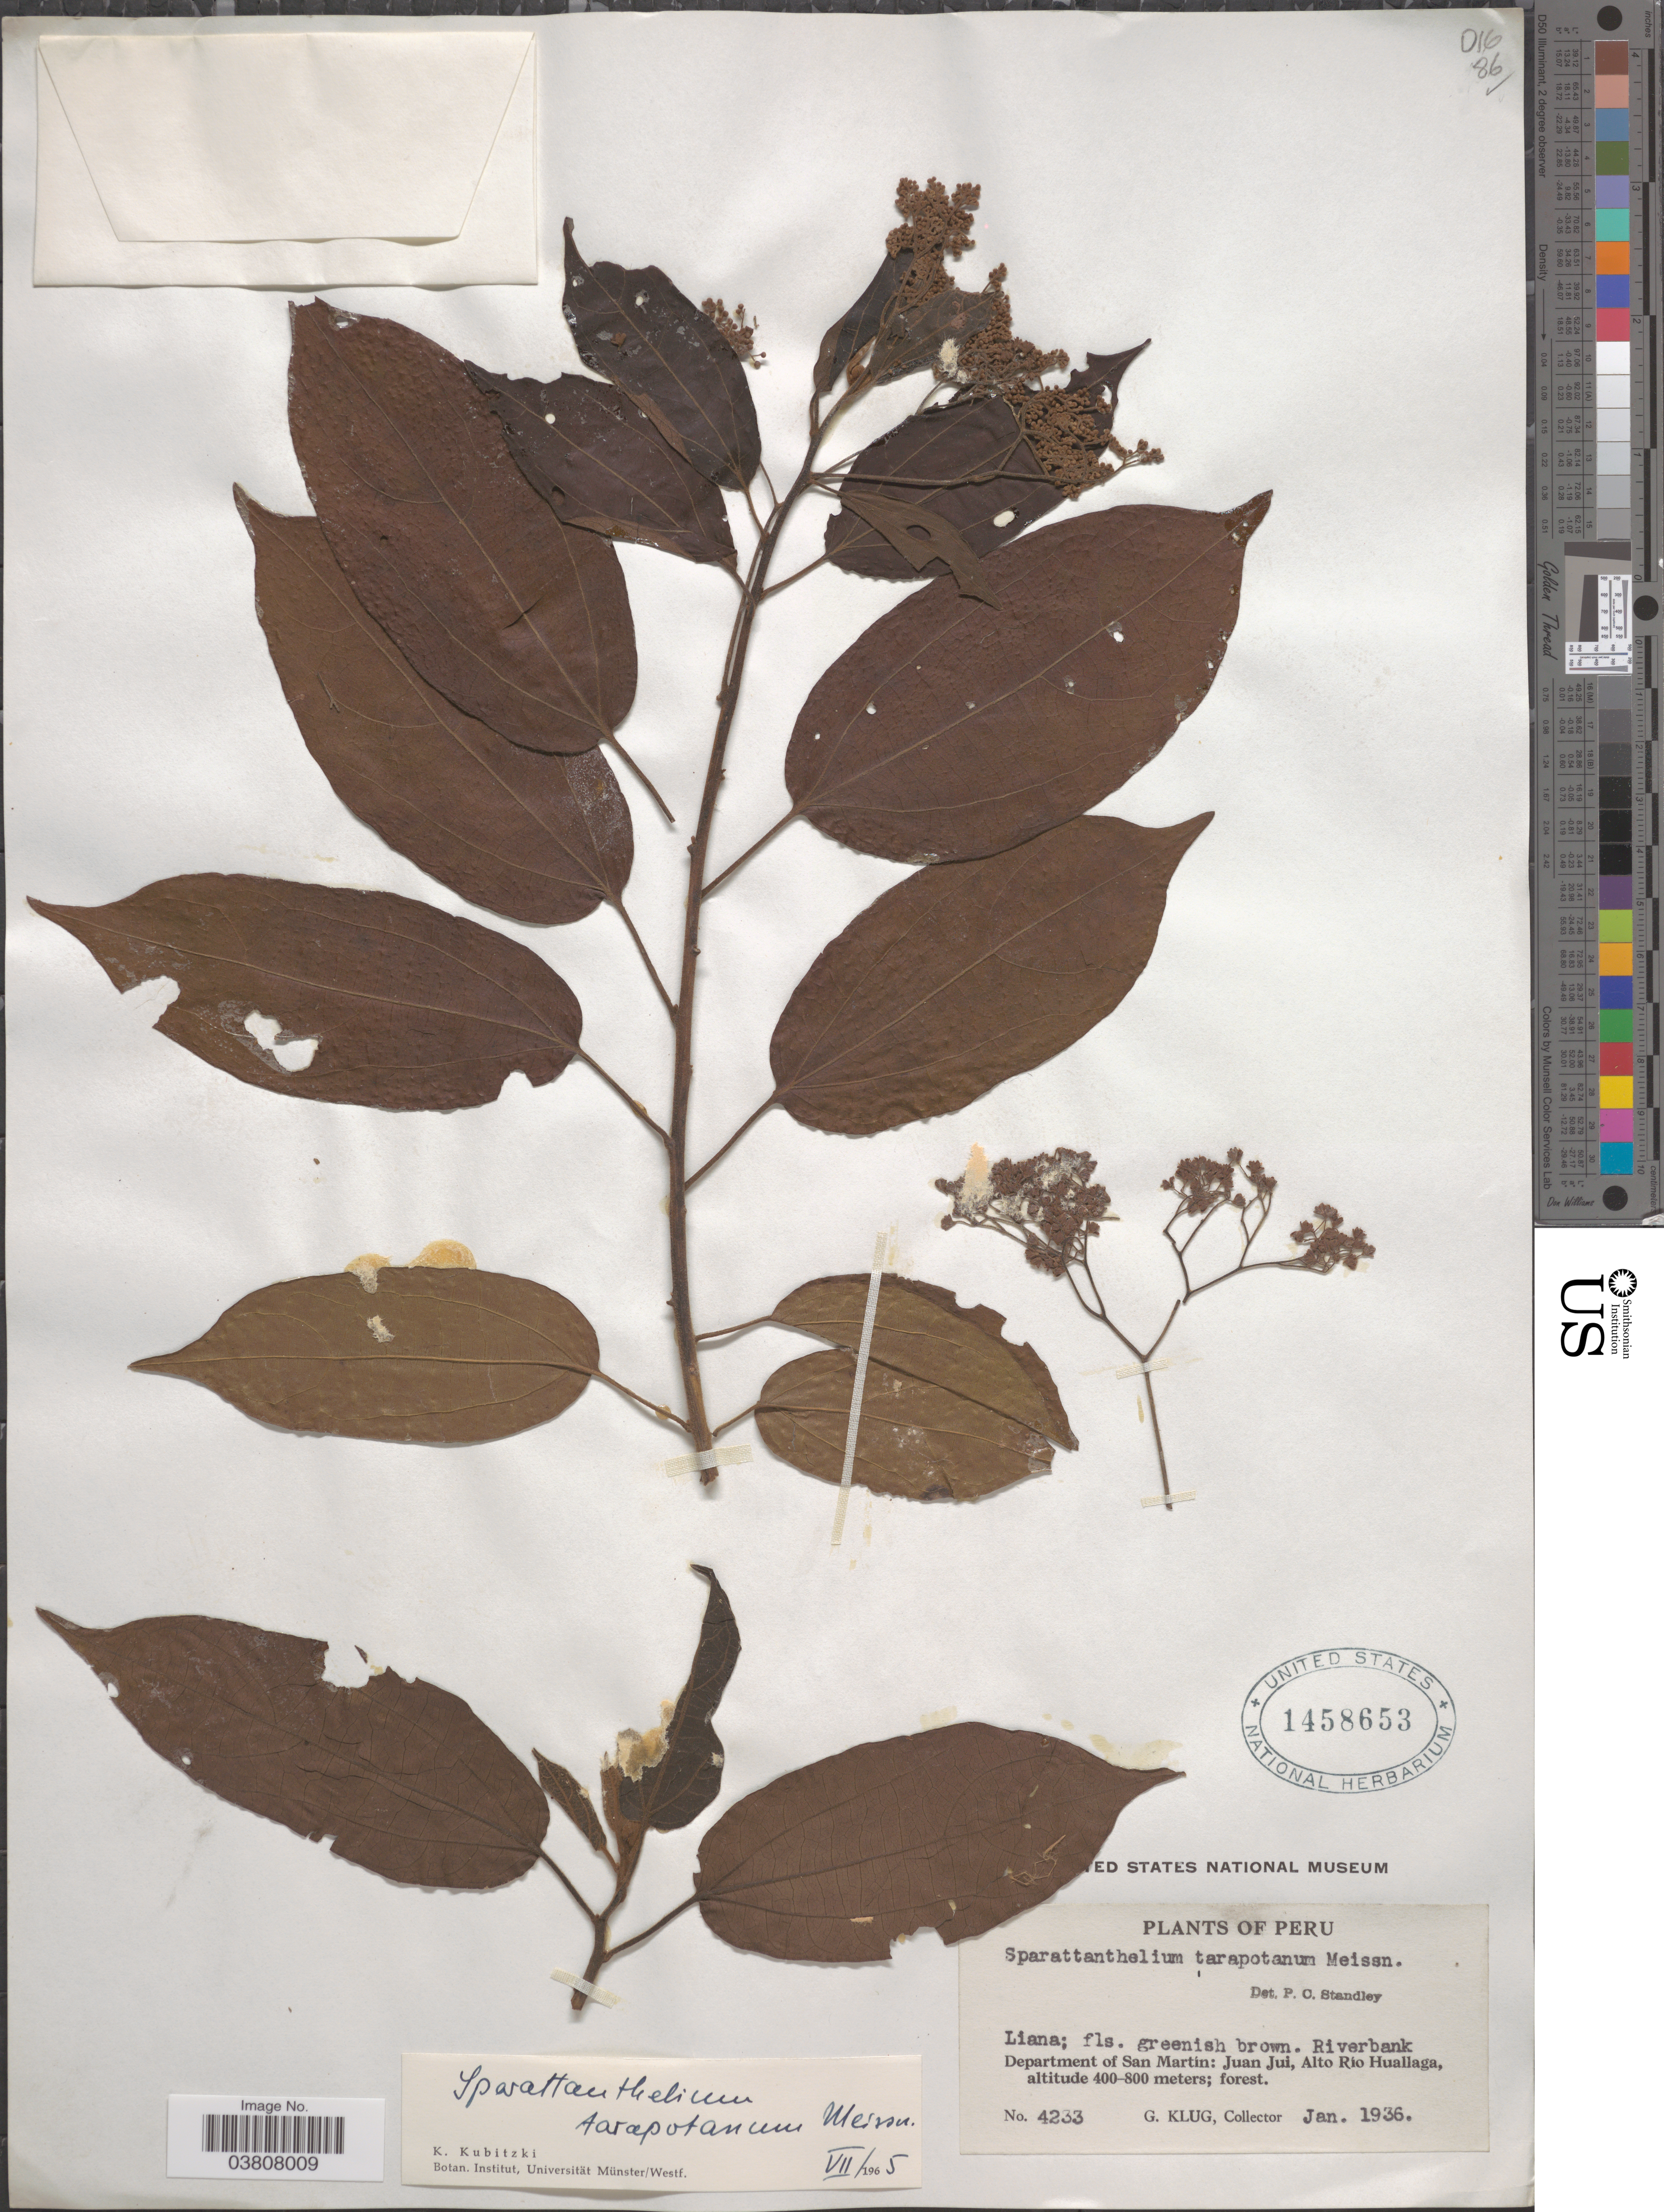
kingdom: Plantae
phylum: Tracheophyta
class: Magnoliopsida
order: Laurales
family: Hernandiaceae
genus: Sparattanthelium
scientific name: Sparattanthelium tarapotanum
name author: Meisn.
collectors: G. Klug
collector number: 4233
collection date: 1936-01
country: Peru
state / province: San Martín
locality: Department of San Martin: Juan Jui, Alto Río Huallaga.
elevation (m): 400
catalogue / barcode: US 1458653